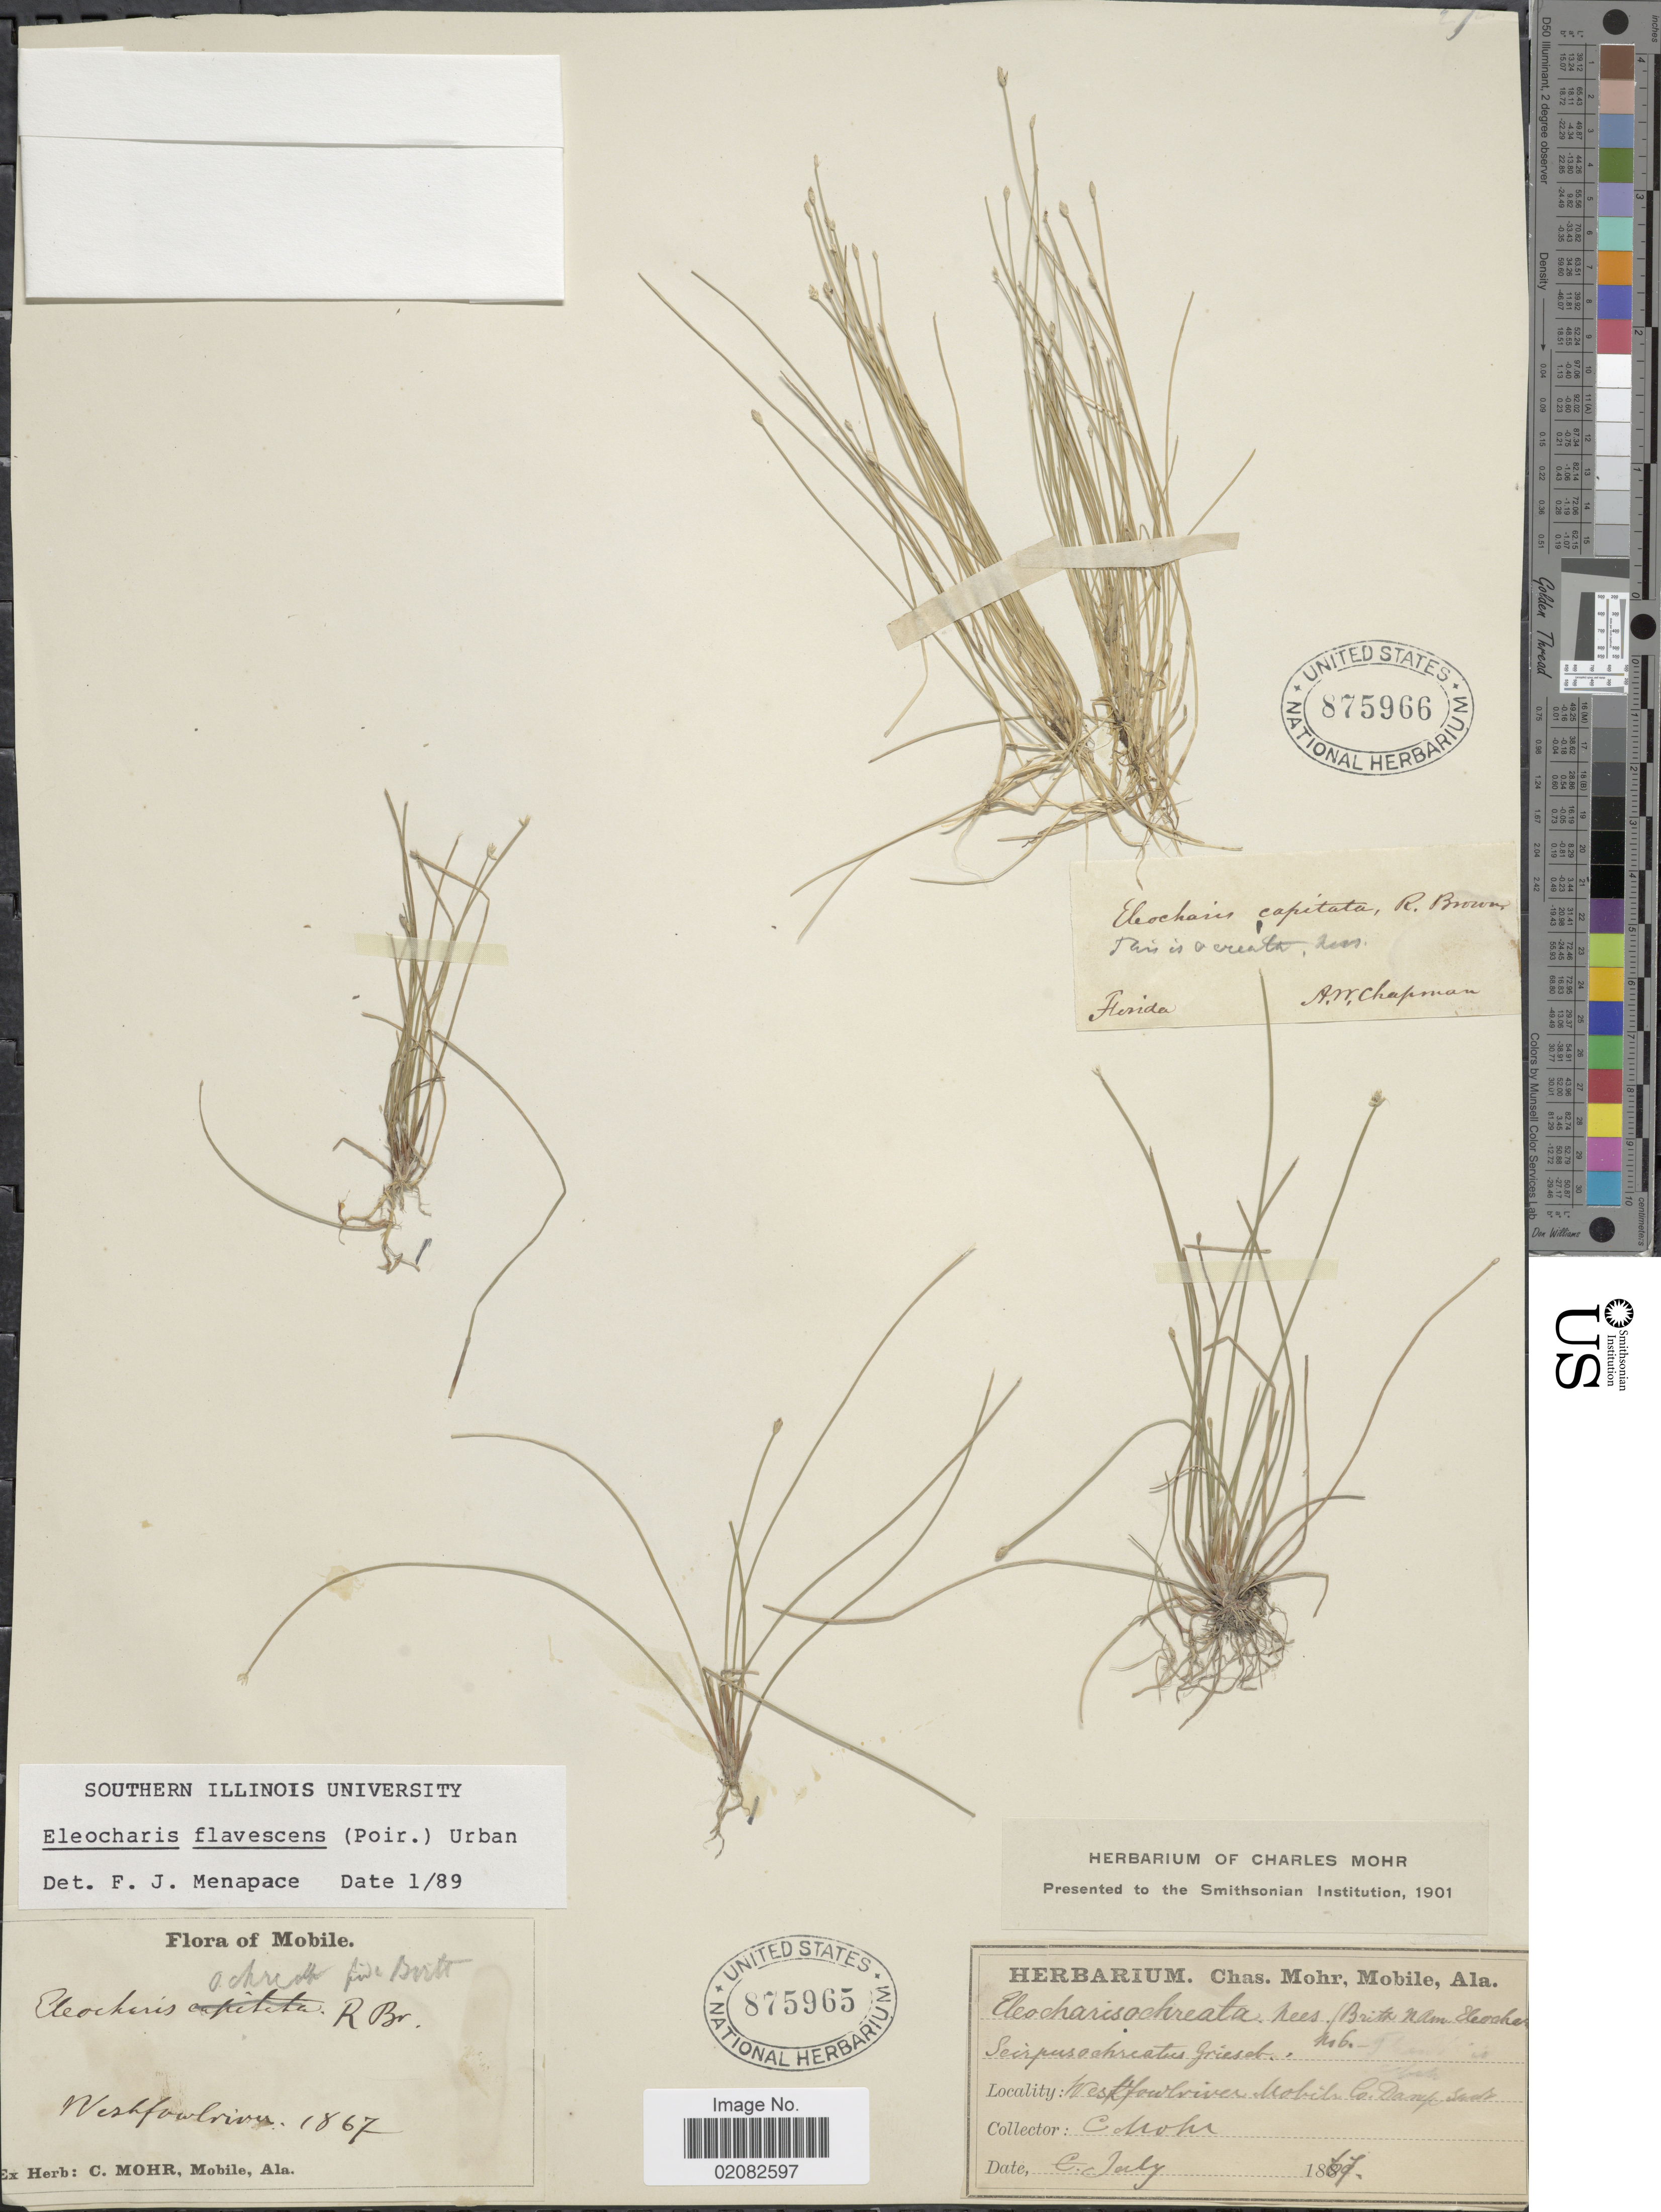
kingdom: Plantae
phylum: Tracheophyta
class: Liliopsida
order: Poales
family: Cyperaceae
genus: Eleocharis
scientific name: Eleocharis flavescens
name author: (Poir.) Urb.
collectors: A. W. Chapman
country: United States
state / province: Florida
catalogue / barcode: US 875966-2